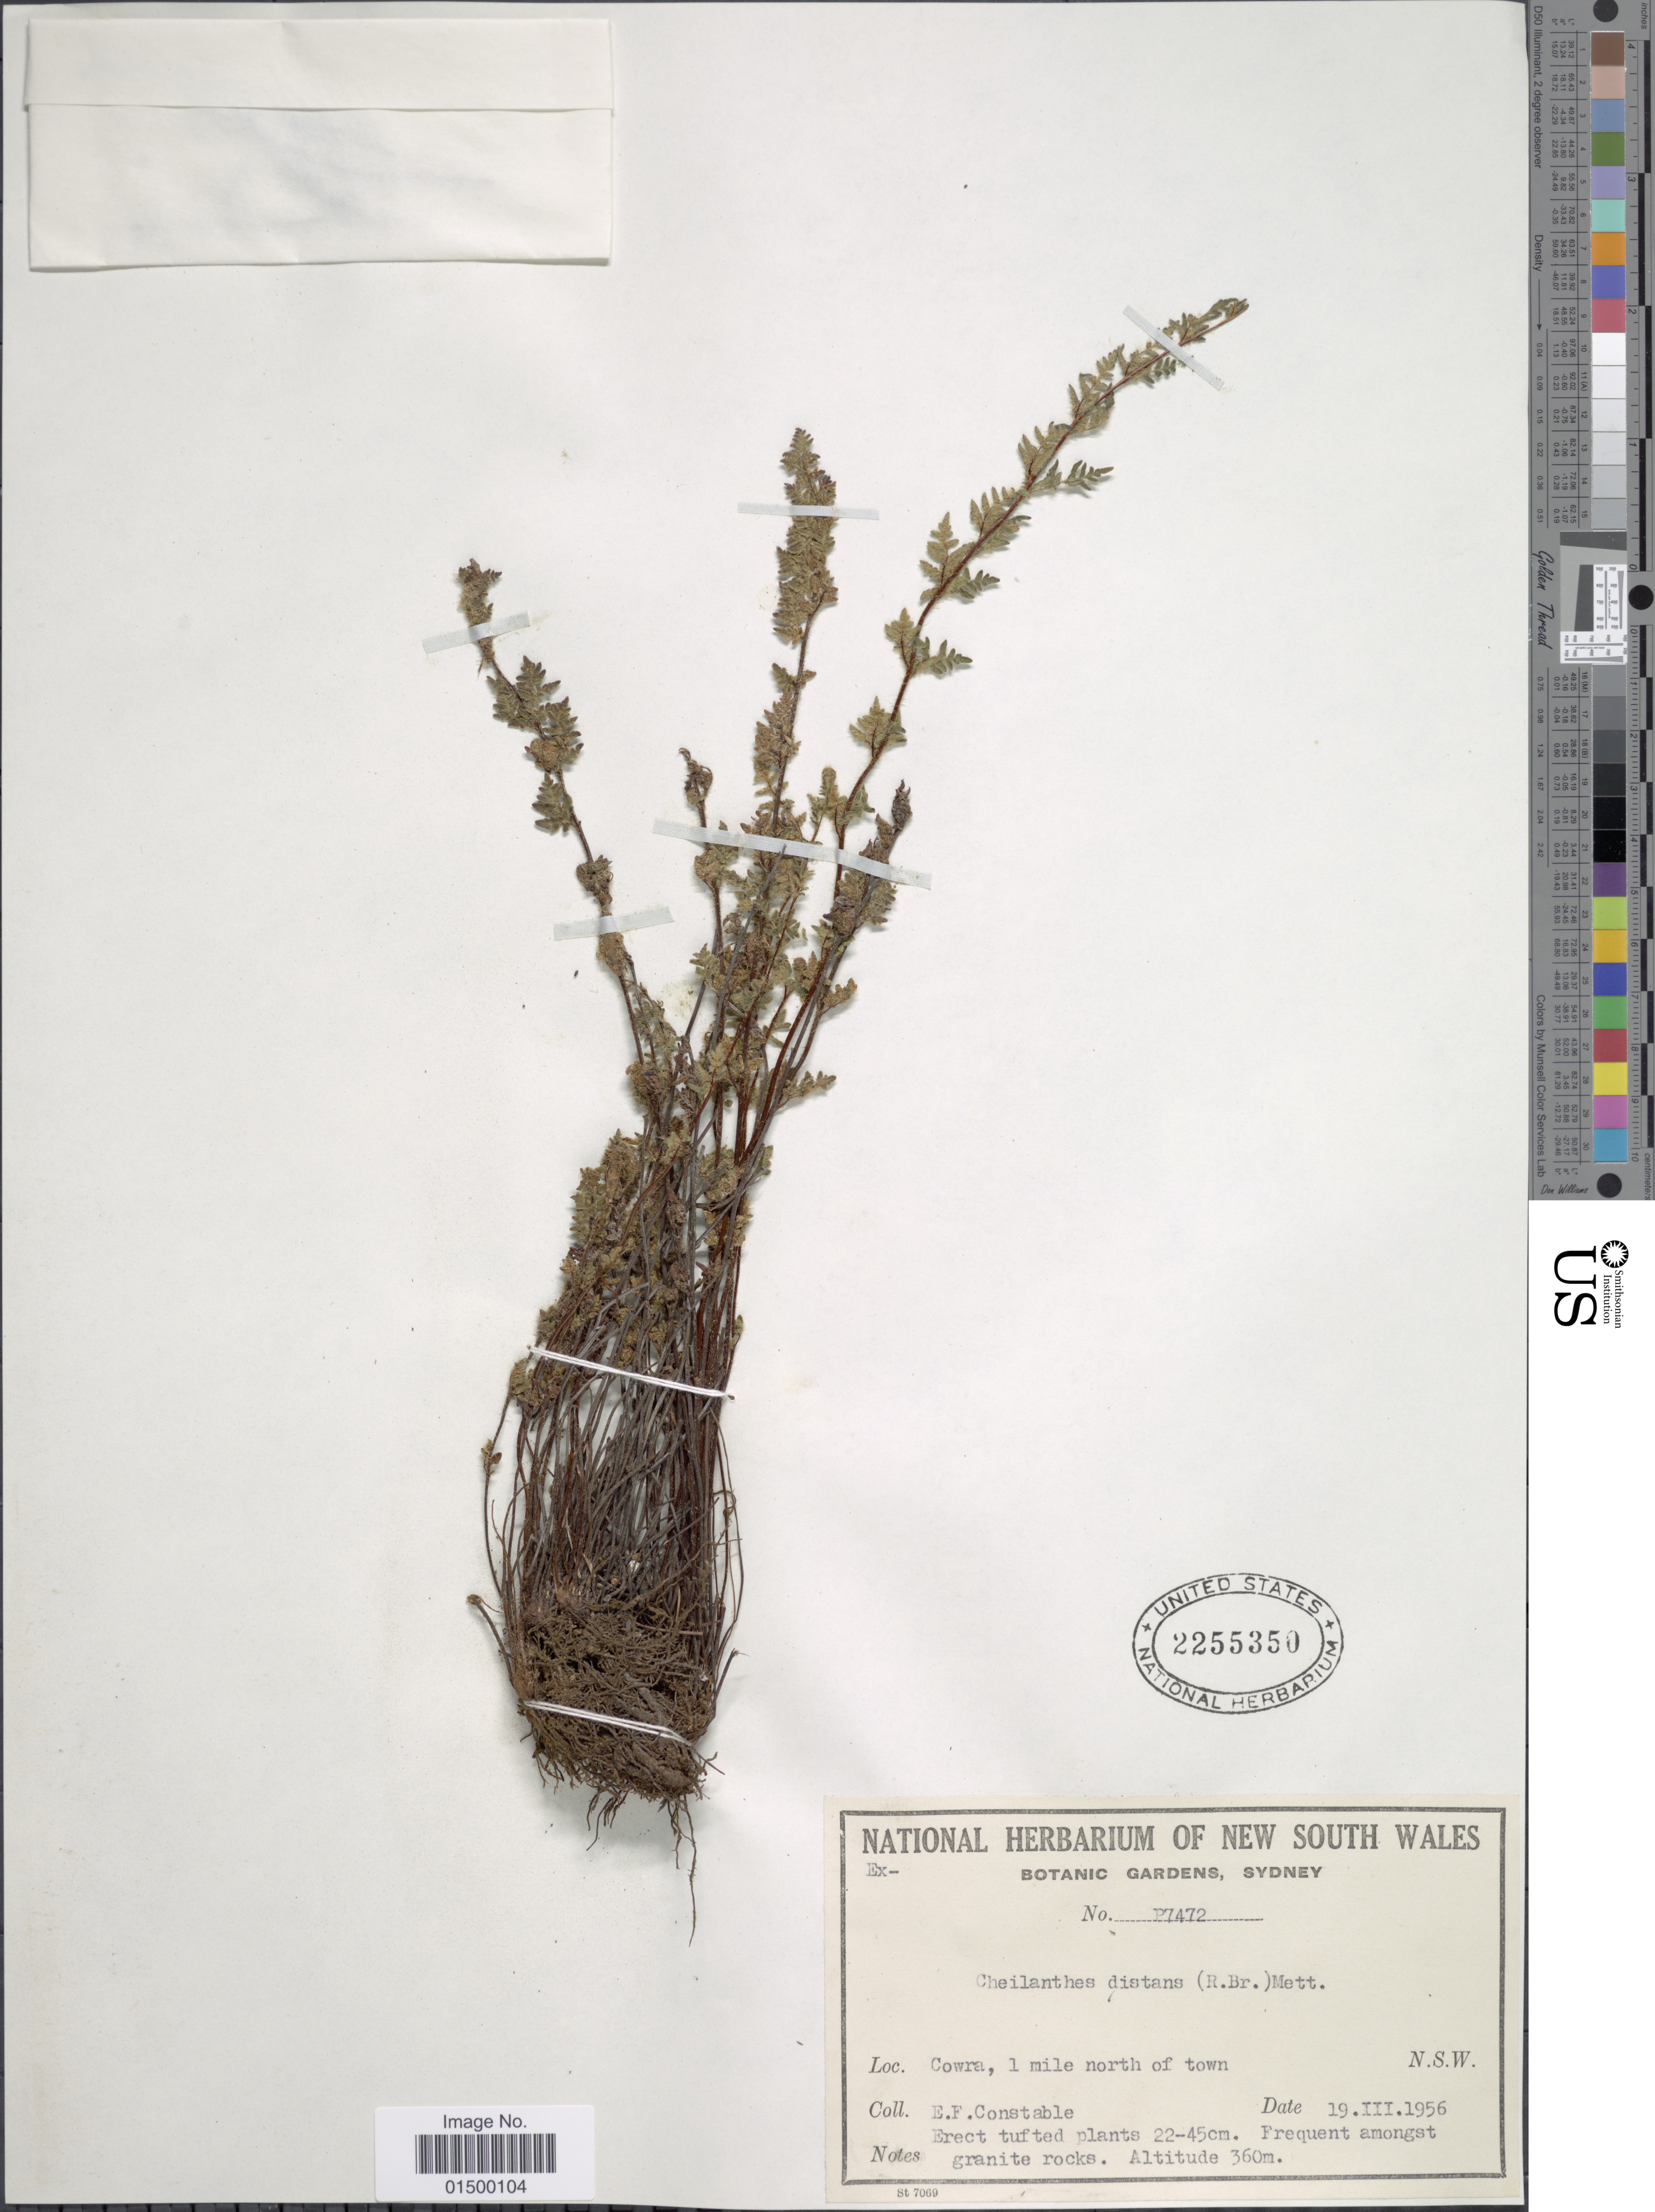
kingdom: Plantae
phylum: Tracheophyta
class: Polypodiopsida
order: Polypodiales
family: Pteridaceae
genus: Cheilanthes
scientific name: Cheilanthes distans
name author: Mett.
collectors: E. F. Constable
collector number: P7472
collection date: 1956-03-19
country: Australia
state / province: New South Wales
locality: Cowra, 1 mile north of town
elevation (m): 360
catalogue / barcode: US 2255350